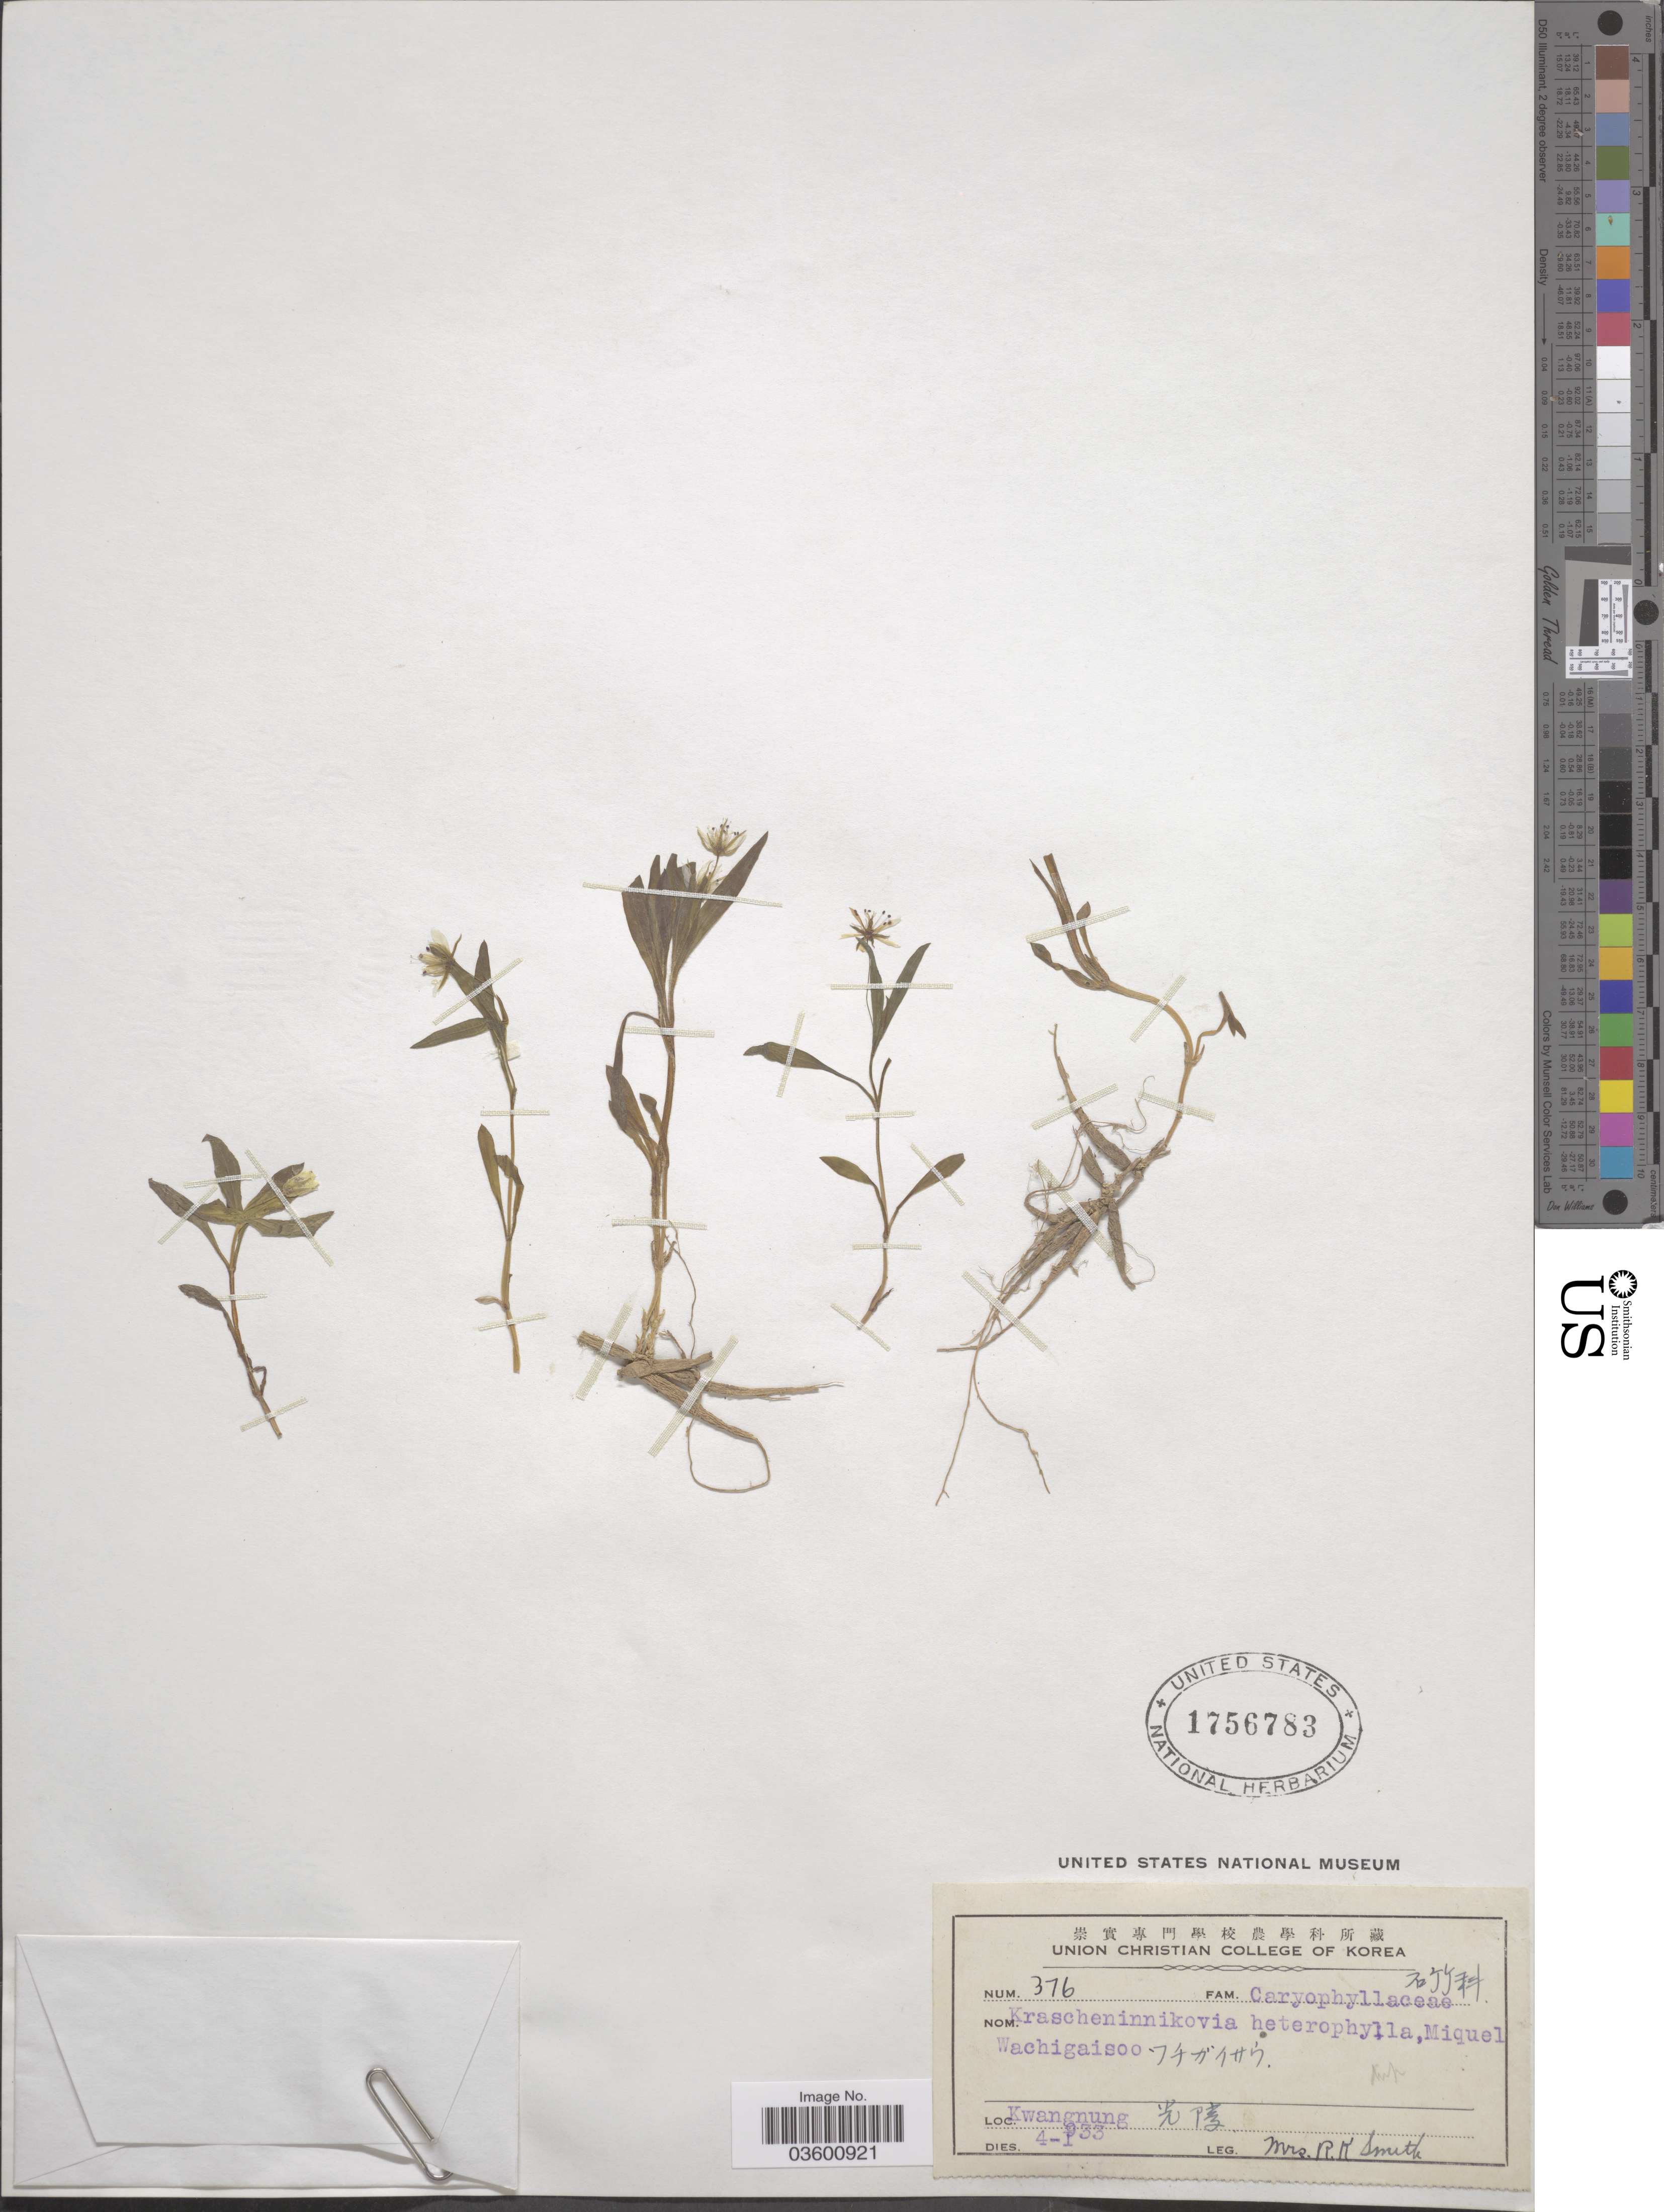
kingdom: Plantae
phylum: Tracheophyta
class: Magnoliopsida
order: Caryophyllales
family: Caryophyllaceae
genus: Pseudostellaria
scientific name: Pseudostellaria heterophylla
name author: (Miq.) Pax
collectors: Mrs. R. K. Smith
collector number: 376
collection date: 1933-01-04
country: China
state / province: Guangdong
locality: Kwangnung. X.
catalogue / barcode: US 1756783